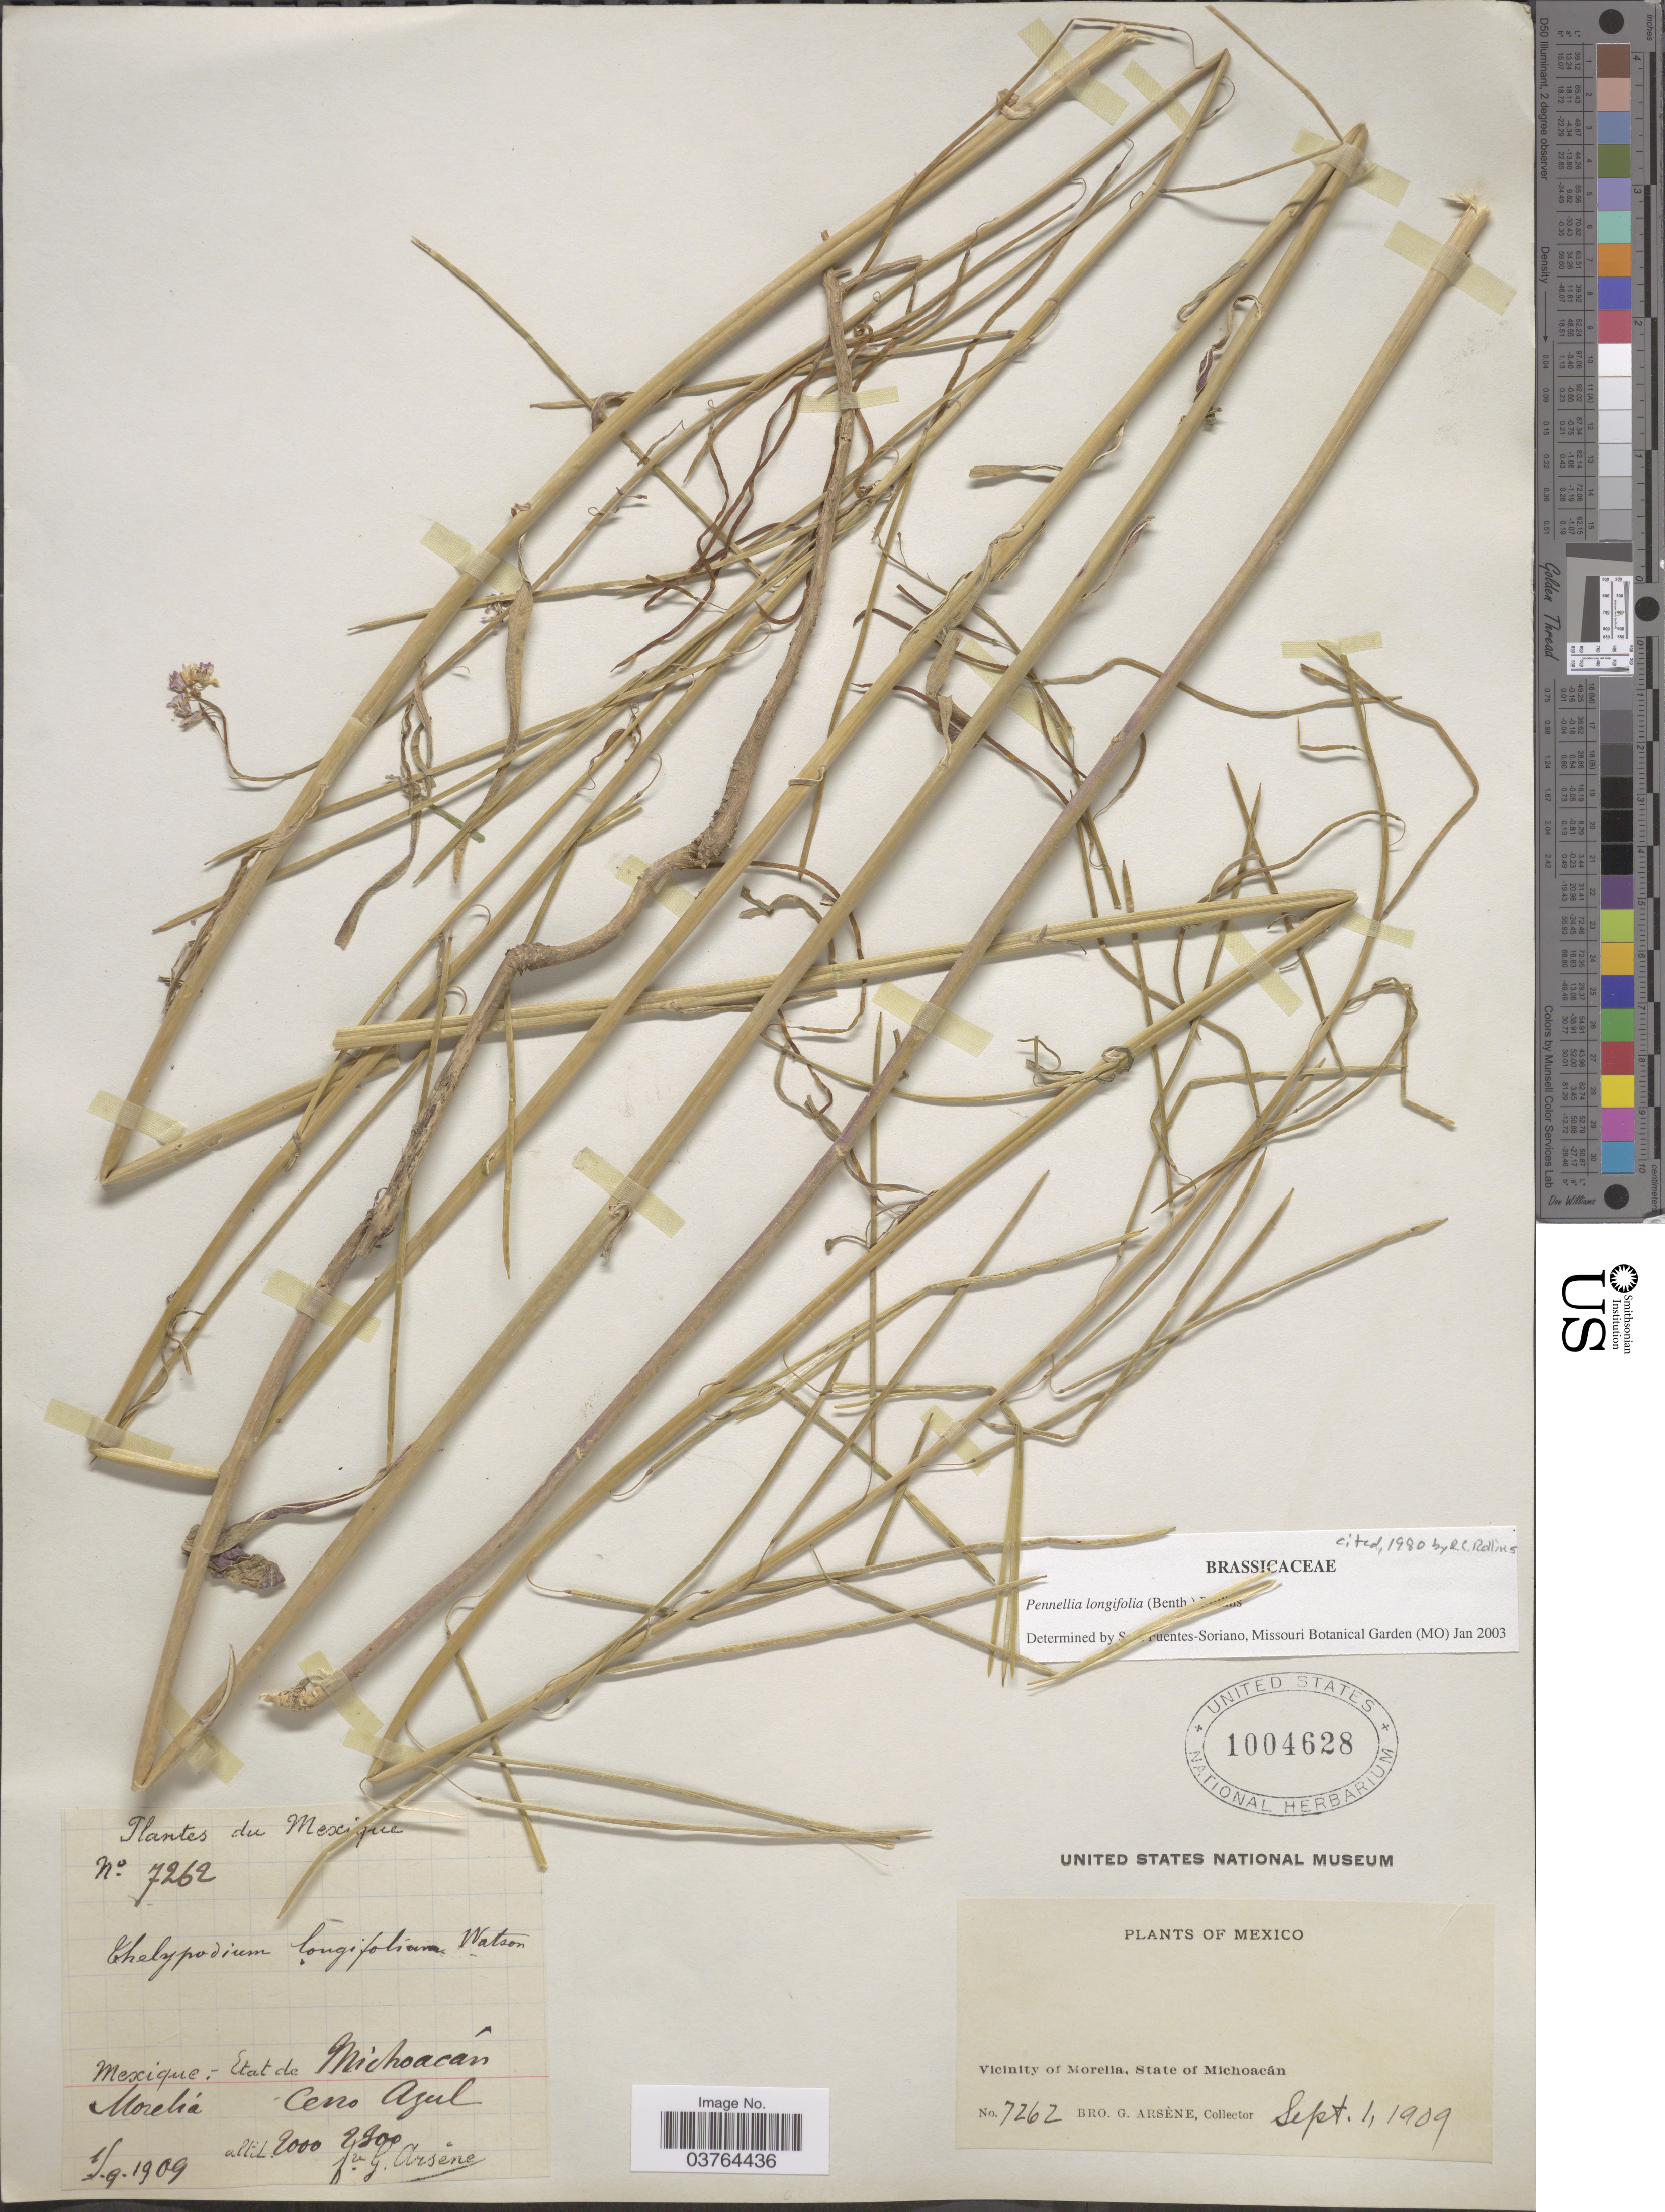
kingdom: Plantae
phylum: Tracheophyta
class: Magnoliopsida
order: Brassicales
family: Brassicaceae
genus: Pennellia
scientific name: Pennellia longifolia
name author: (Benth.) Rollins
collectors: Bro. G. Arsène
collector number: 7262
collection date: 1909-09-01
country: Mexico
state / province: Michoacán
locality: Etat de Michoacán Morelia. Cerro Azul. Vicinity of Morelia.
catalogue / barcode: US 1004628